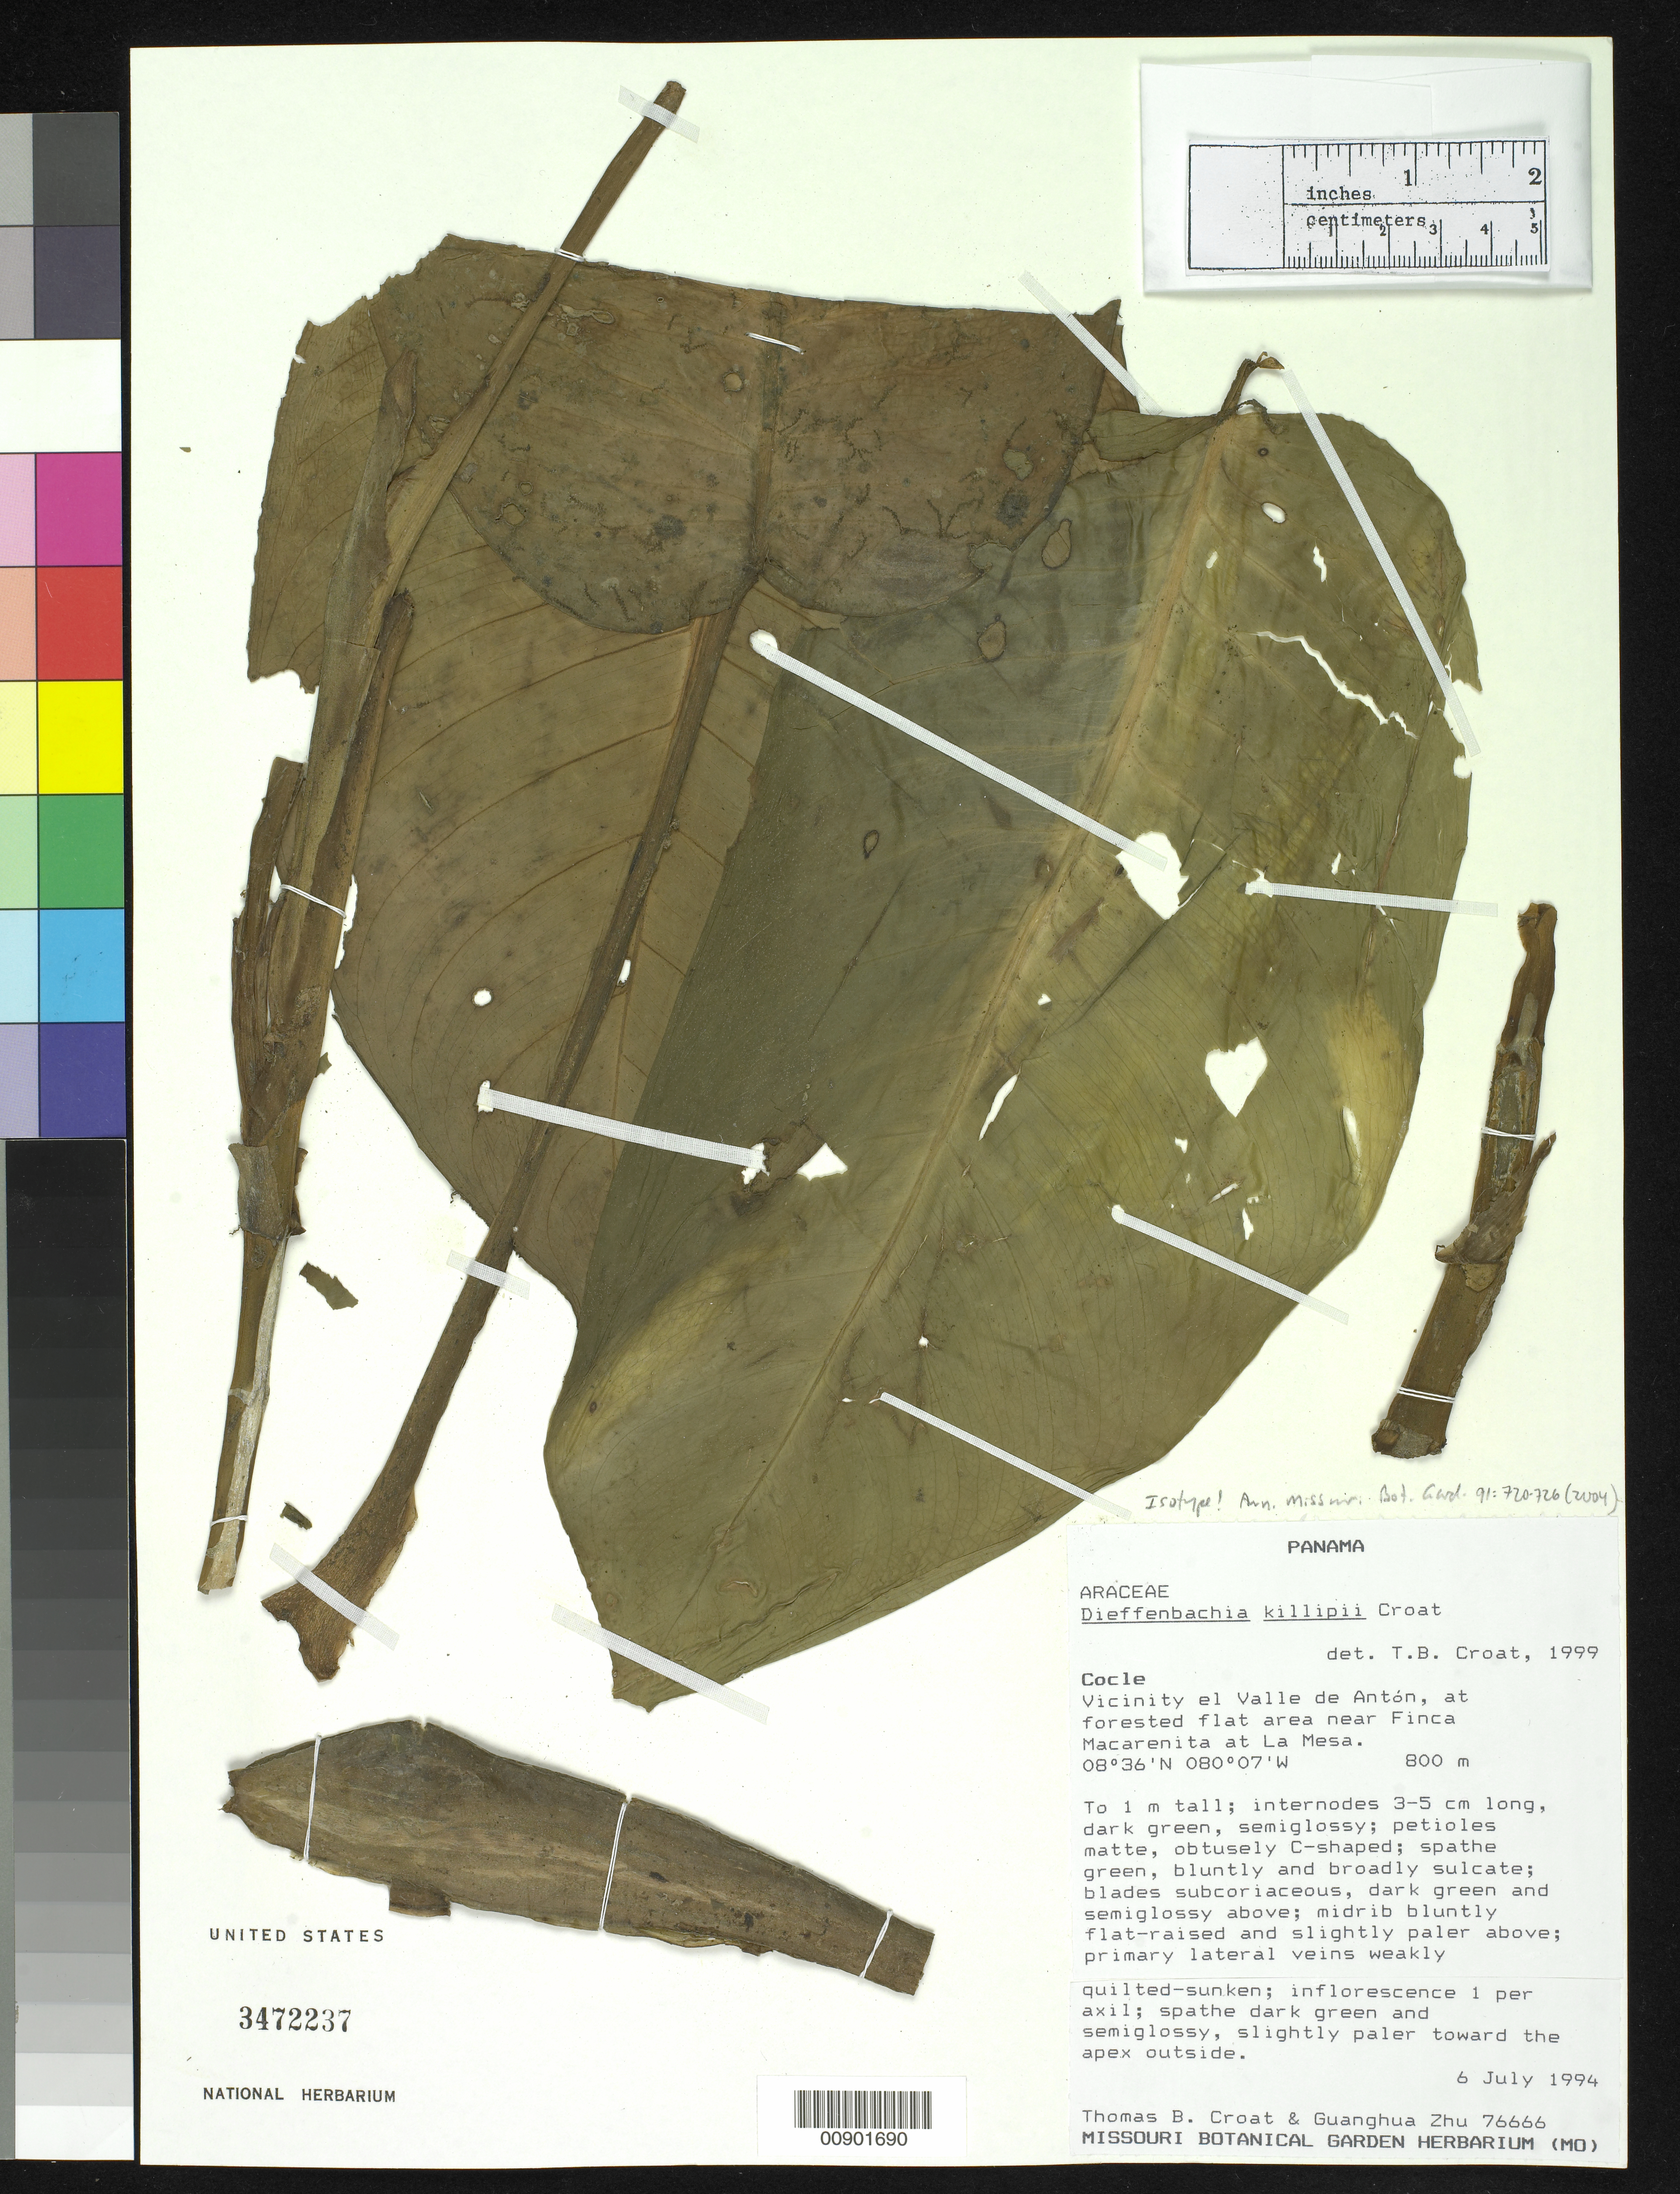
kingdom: Plantae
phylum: Tracheophyta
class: Liliopsida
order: Alismatales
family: Araceae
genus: Dieffenbachia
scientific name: Dieffenbachia killipii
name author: Croat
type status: Isotype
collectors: T. B. Croat & G. H. Zhu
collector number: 76666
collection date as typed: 06 Jul 1994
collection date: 1994-07-06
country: Panama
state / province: Coclé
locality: Vicinity of el Valle de Antón, at forested flat area near Finca Macarenita at La Mesa.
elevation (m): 800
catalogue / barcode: US 3472237